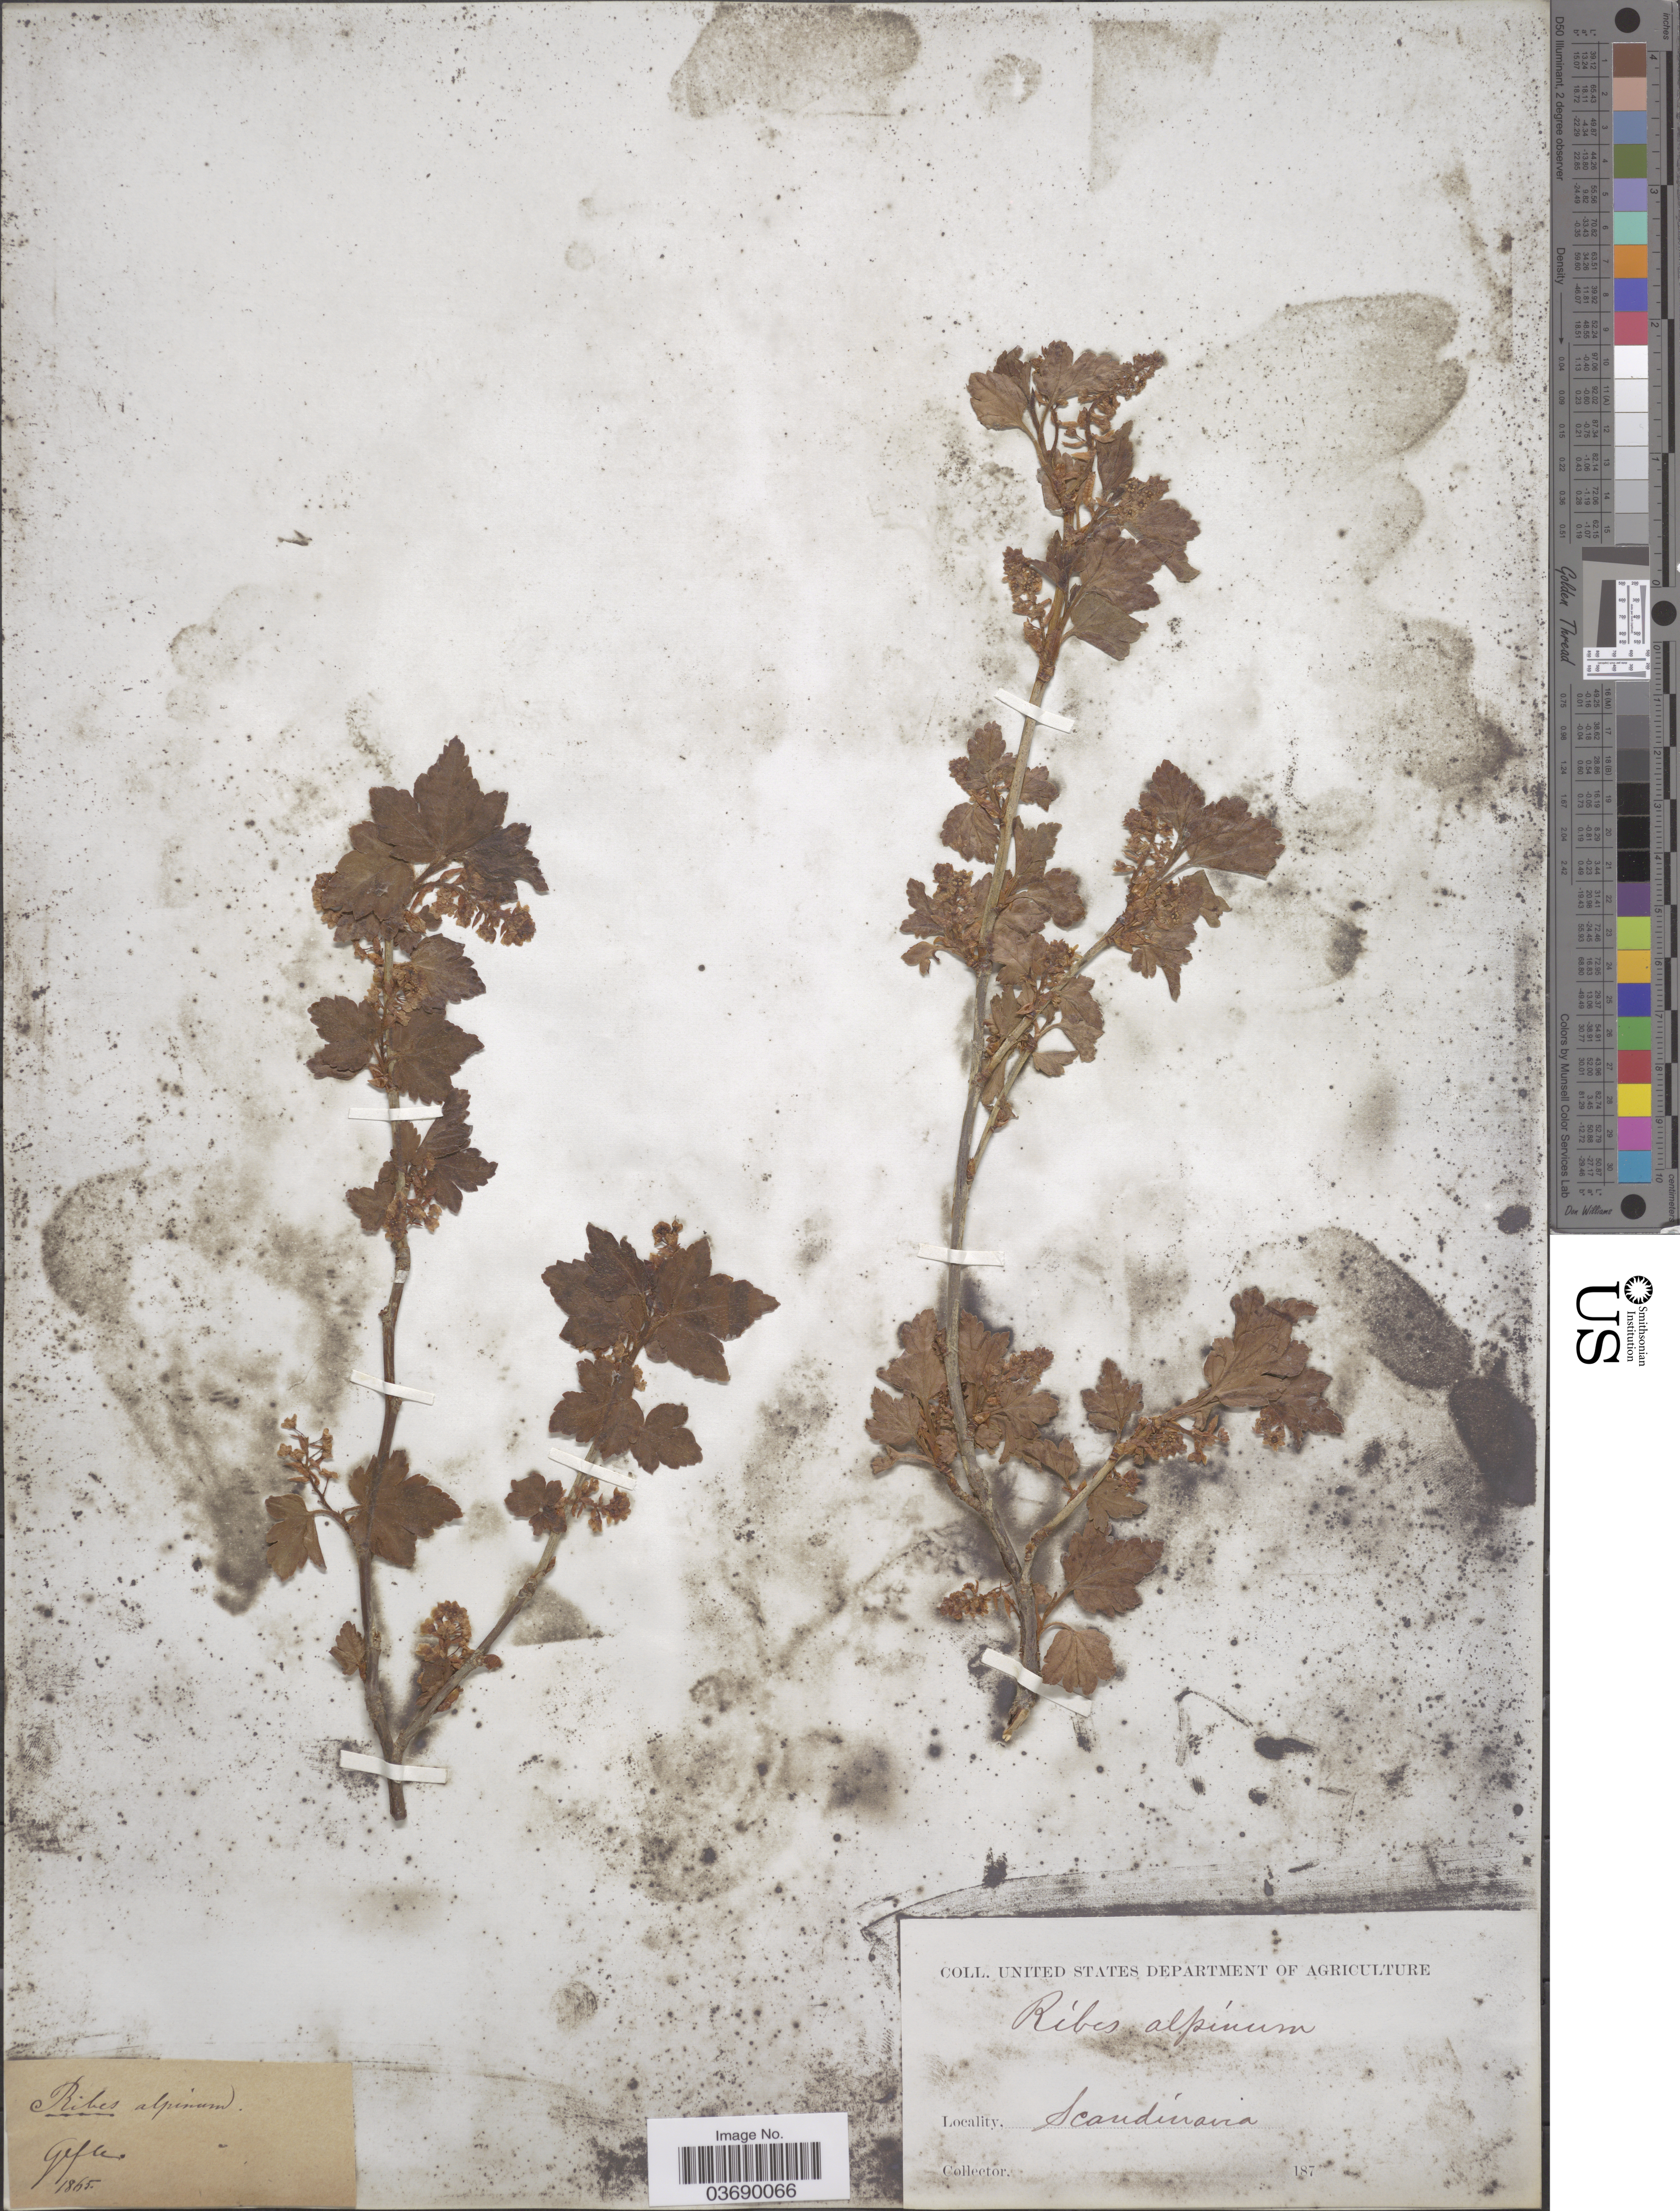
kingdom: Plantae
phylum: Tracheophyta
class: Magnoliopsida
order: Saxifragales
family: Grossulariaceae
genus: Ribes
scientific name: Ribes alpinum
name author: L.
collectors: United States Department of Agriculture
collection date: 1865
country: Sweden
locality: Scandinavia Gefle.